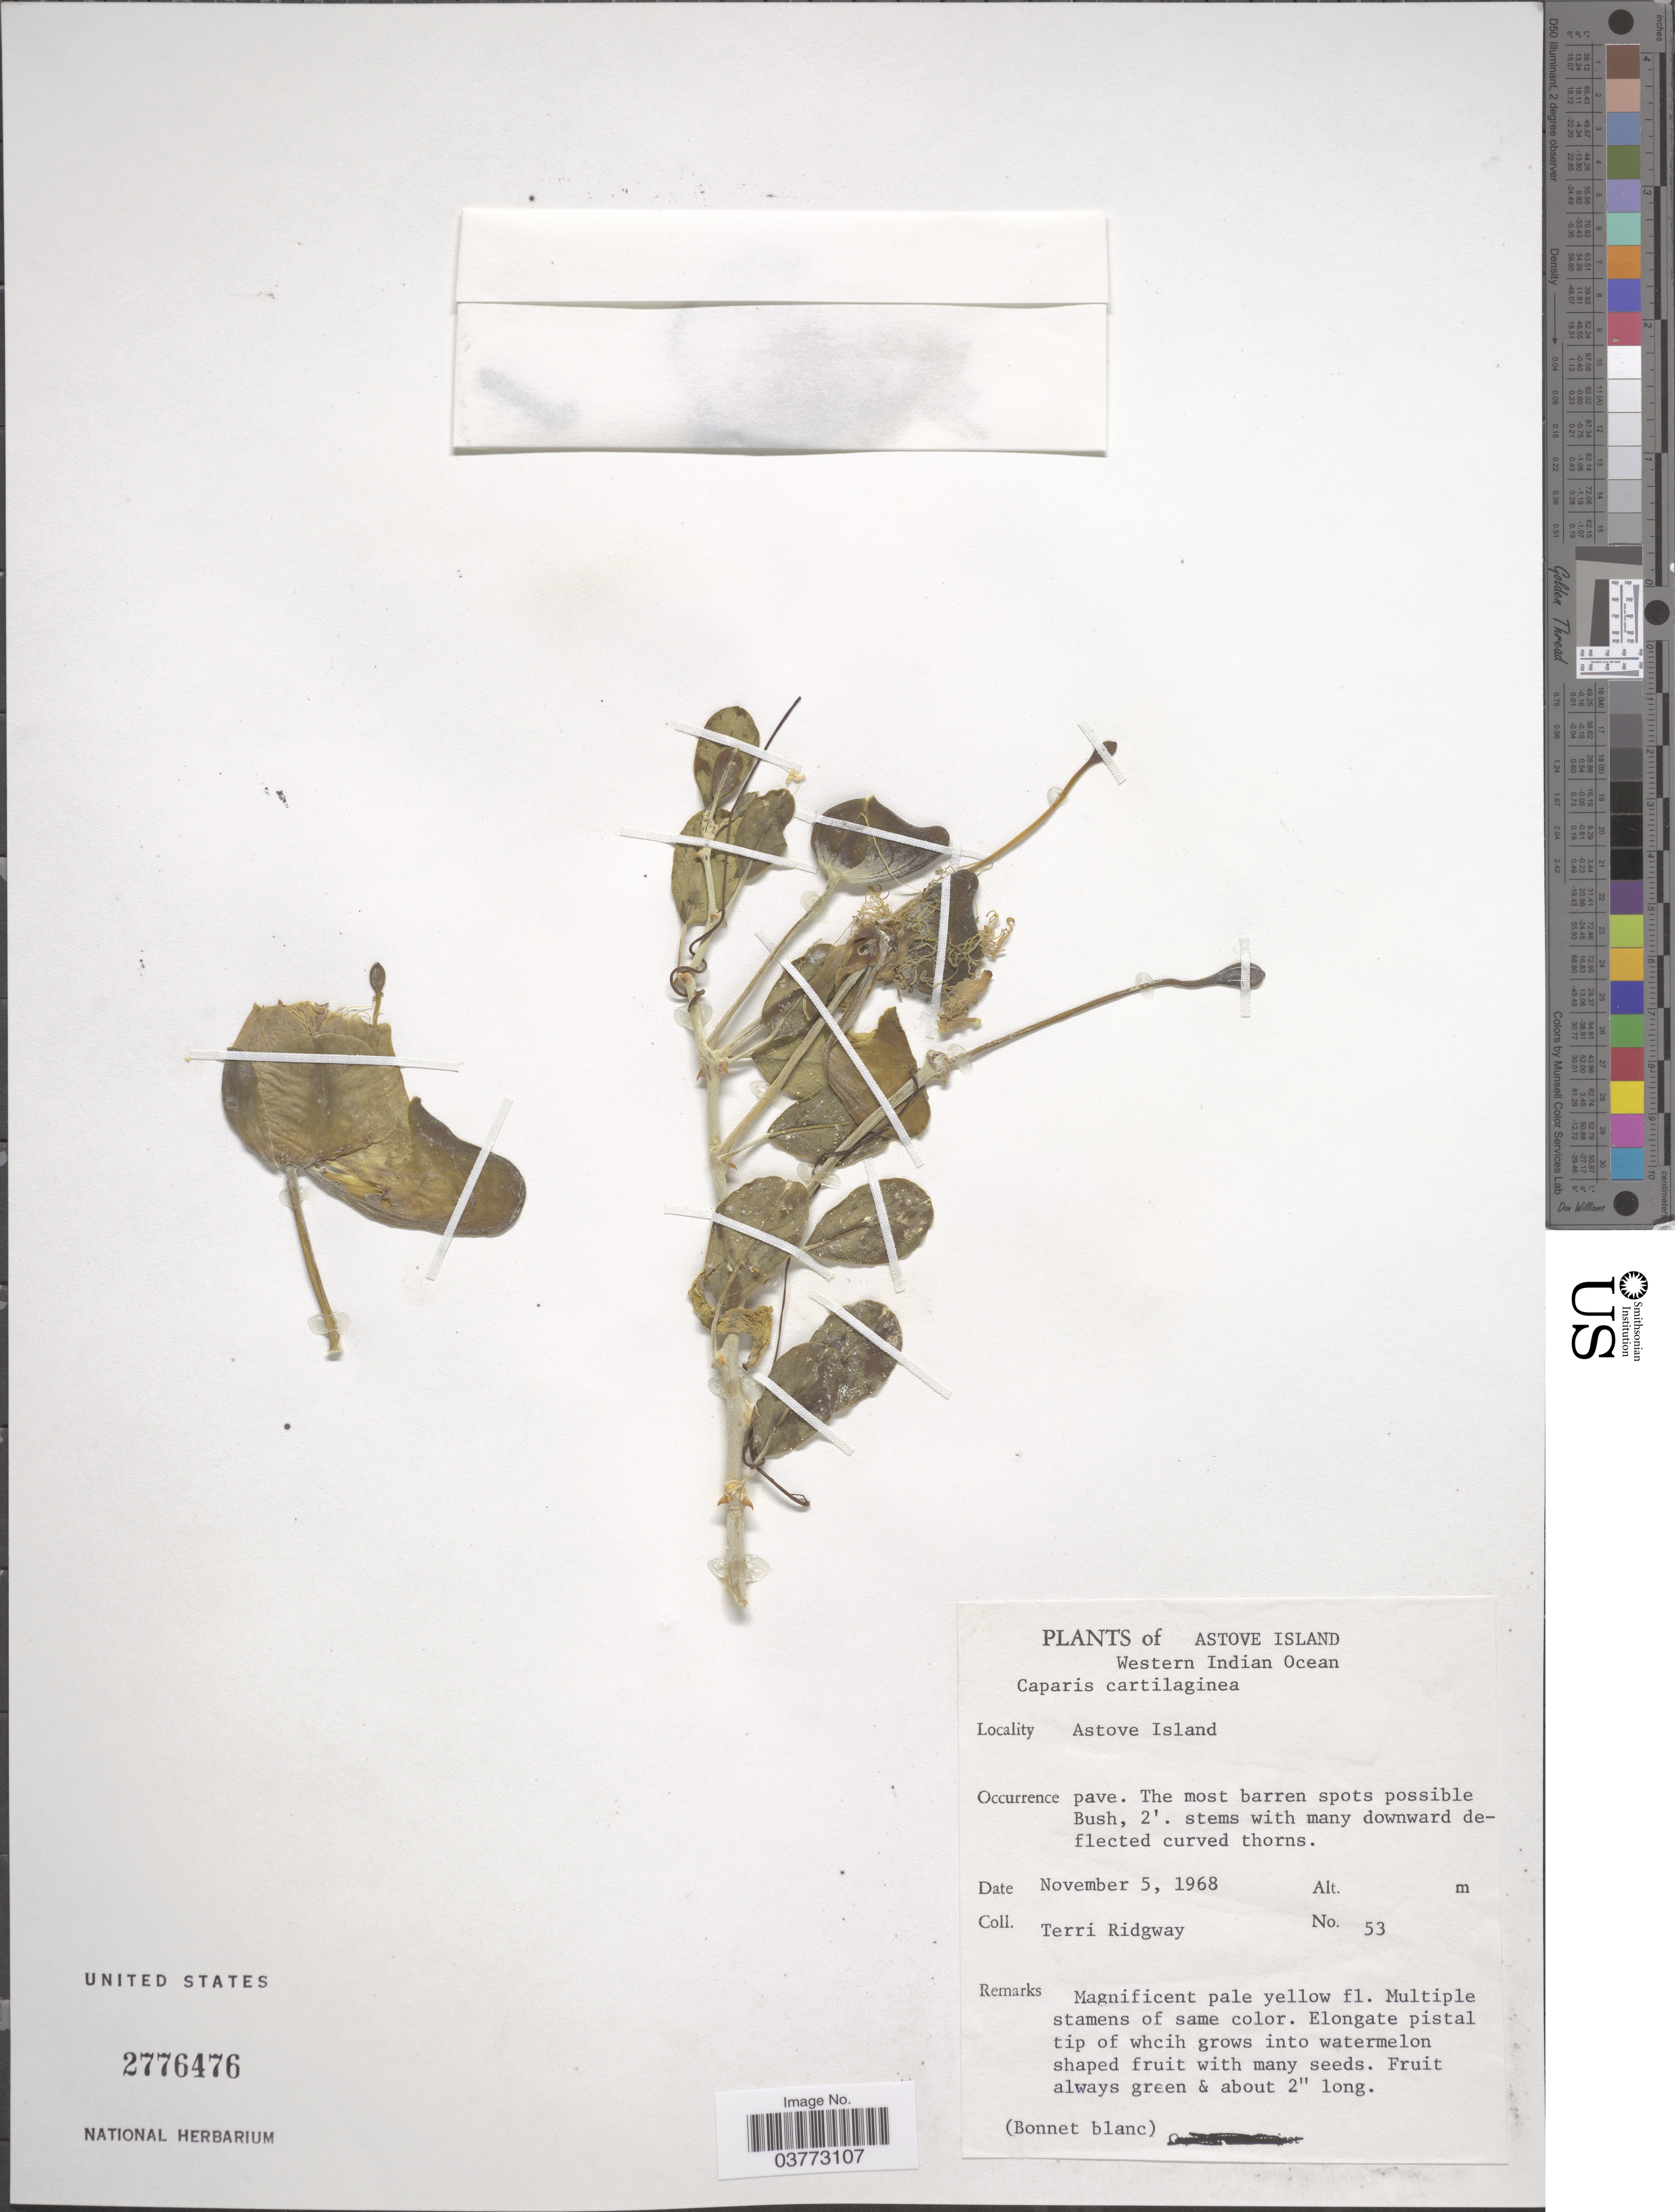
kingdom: Plantae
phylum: Tracheophyta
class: Magnoliopsida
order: Brassicales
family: Capparaceae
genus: Capparis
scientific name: Capparis cartilaginea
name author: Decne.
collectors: T. Ridgway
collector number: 53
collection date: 1968-11-05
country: Seychelles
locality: Astove Island. Western Indian Ocean.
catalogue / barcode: US 2776476